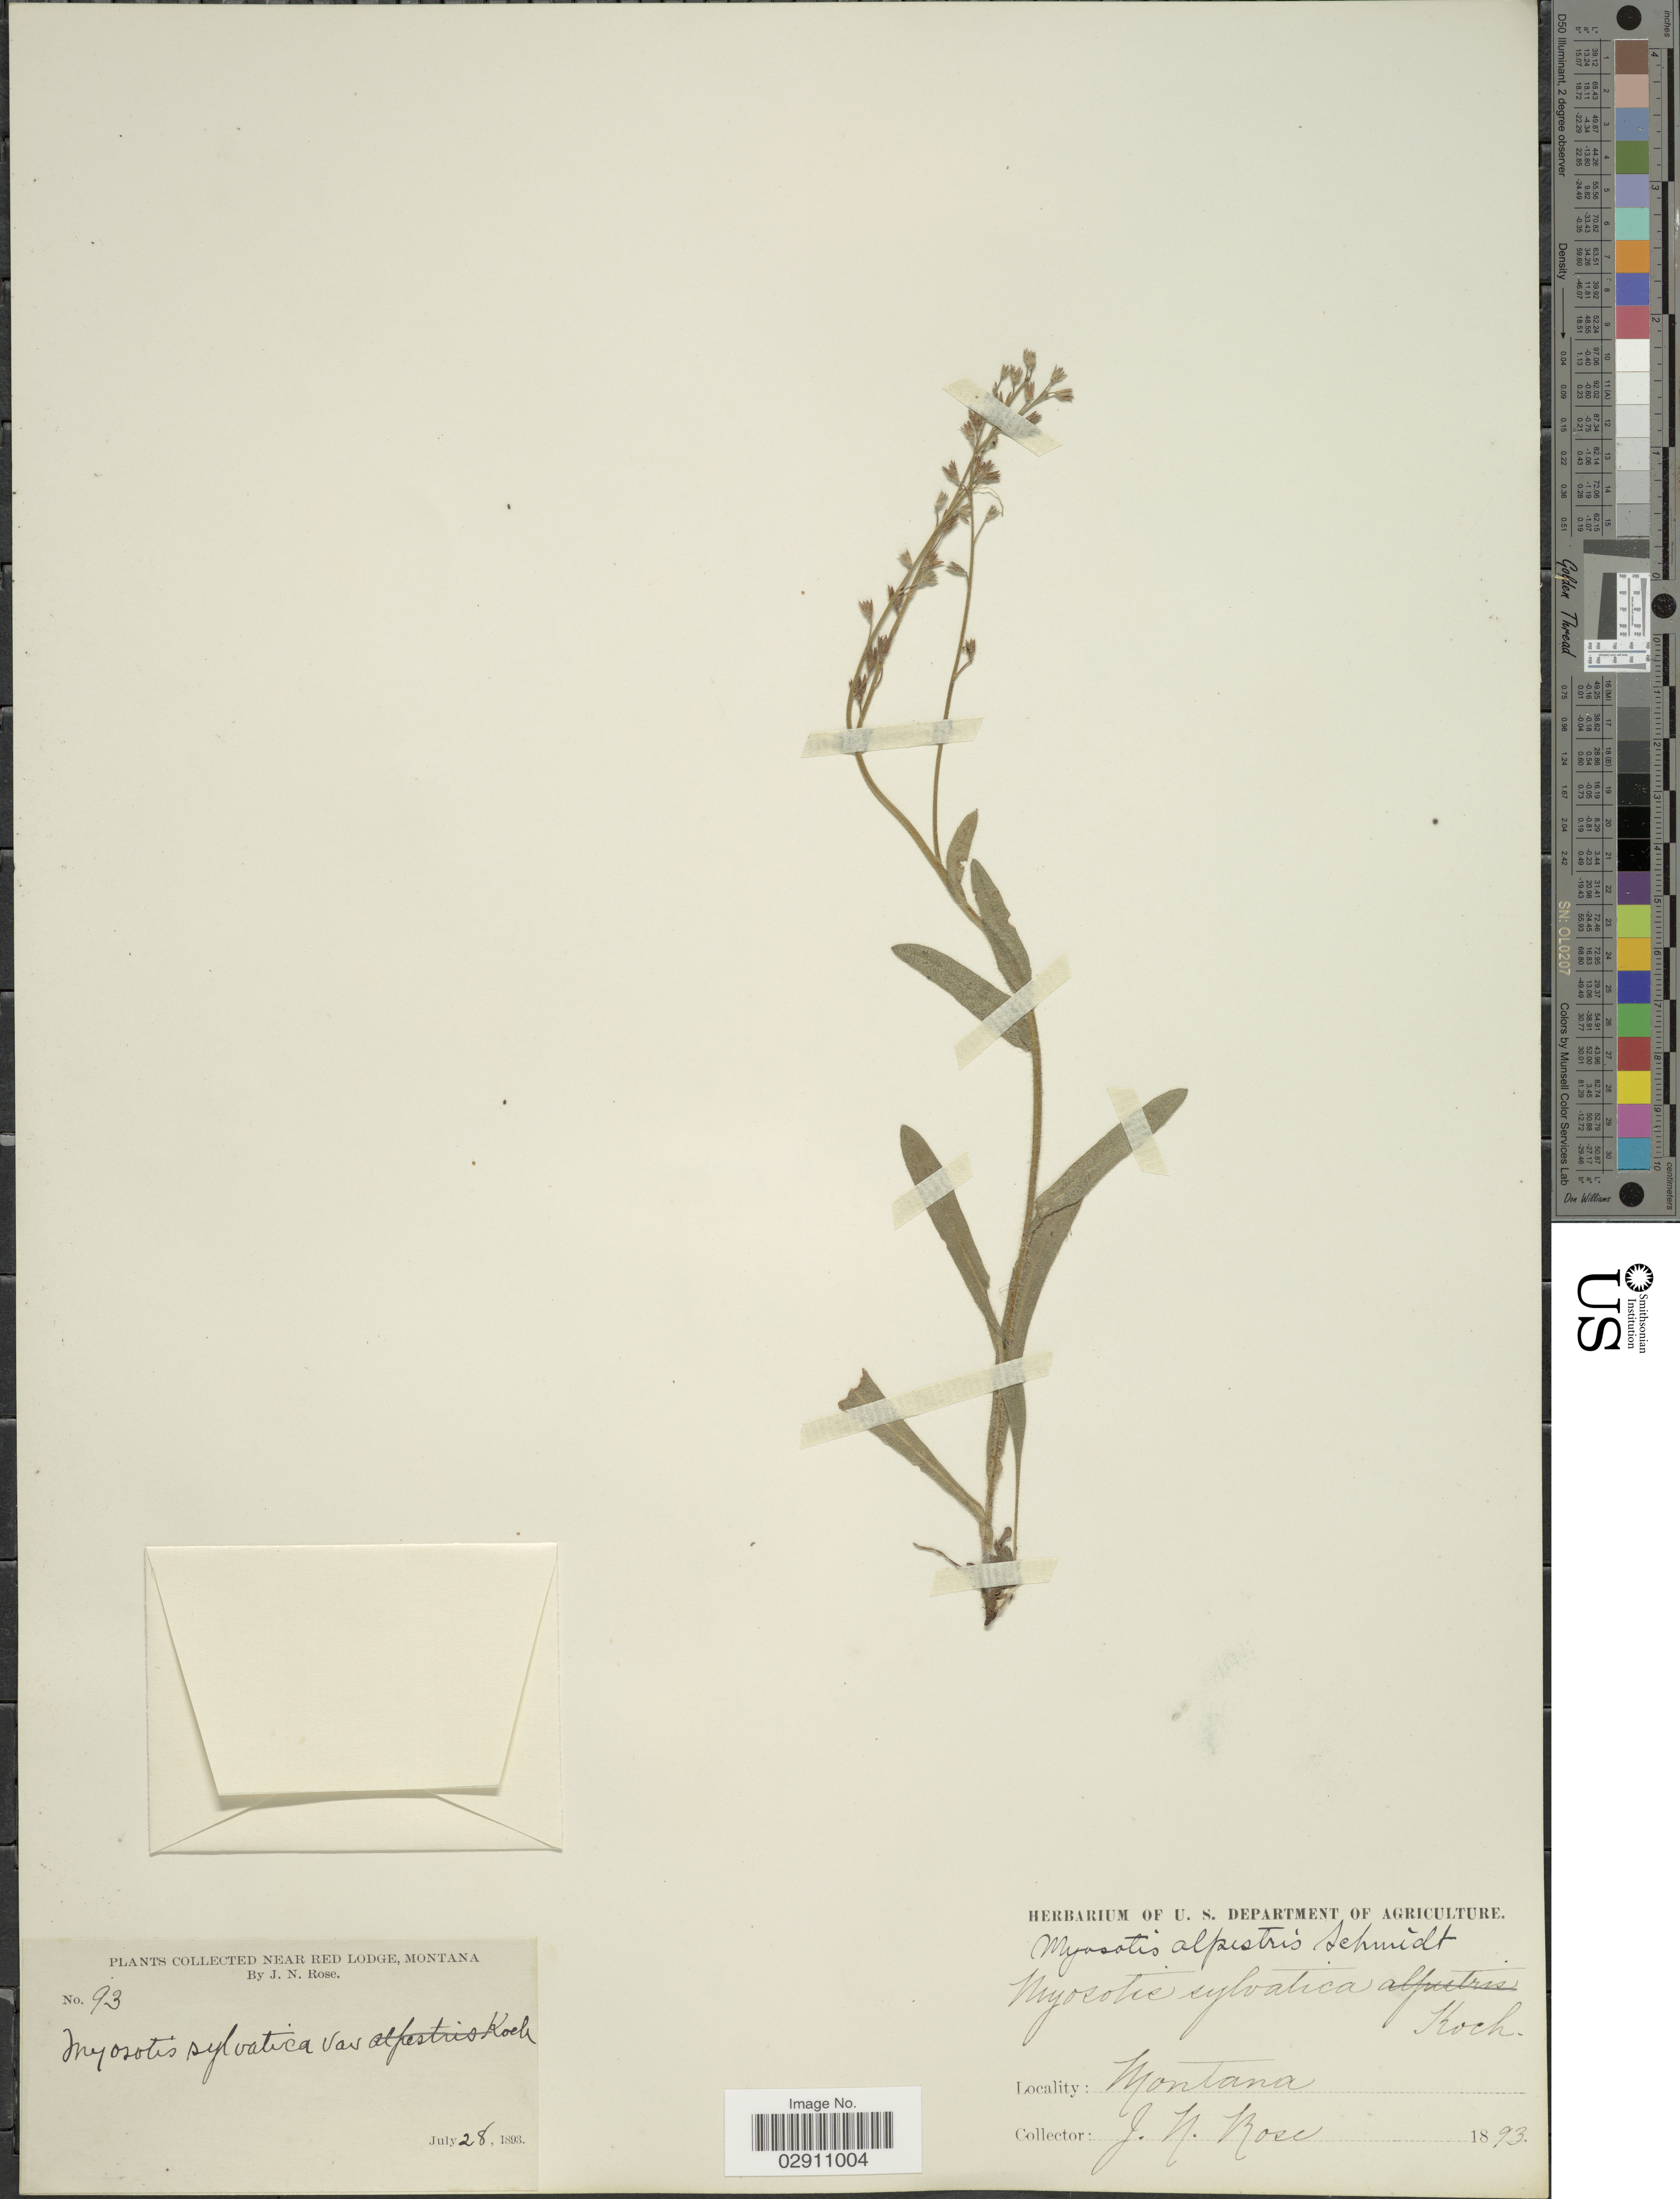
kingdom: Plantae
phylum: Tracheophyta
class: Magnoliopsida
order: Boraginales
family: Boraginaceae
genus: Myosotis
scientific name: Myosotis alpestris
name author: F.W. Schmidt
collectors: J. N. Rose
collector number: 93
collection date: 1893-07-28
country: United States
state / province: Montana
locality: Near Red Lodge, Montana.